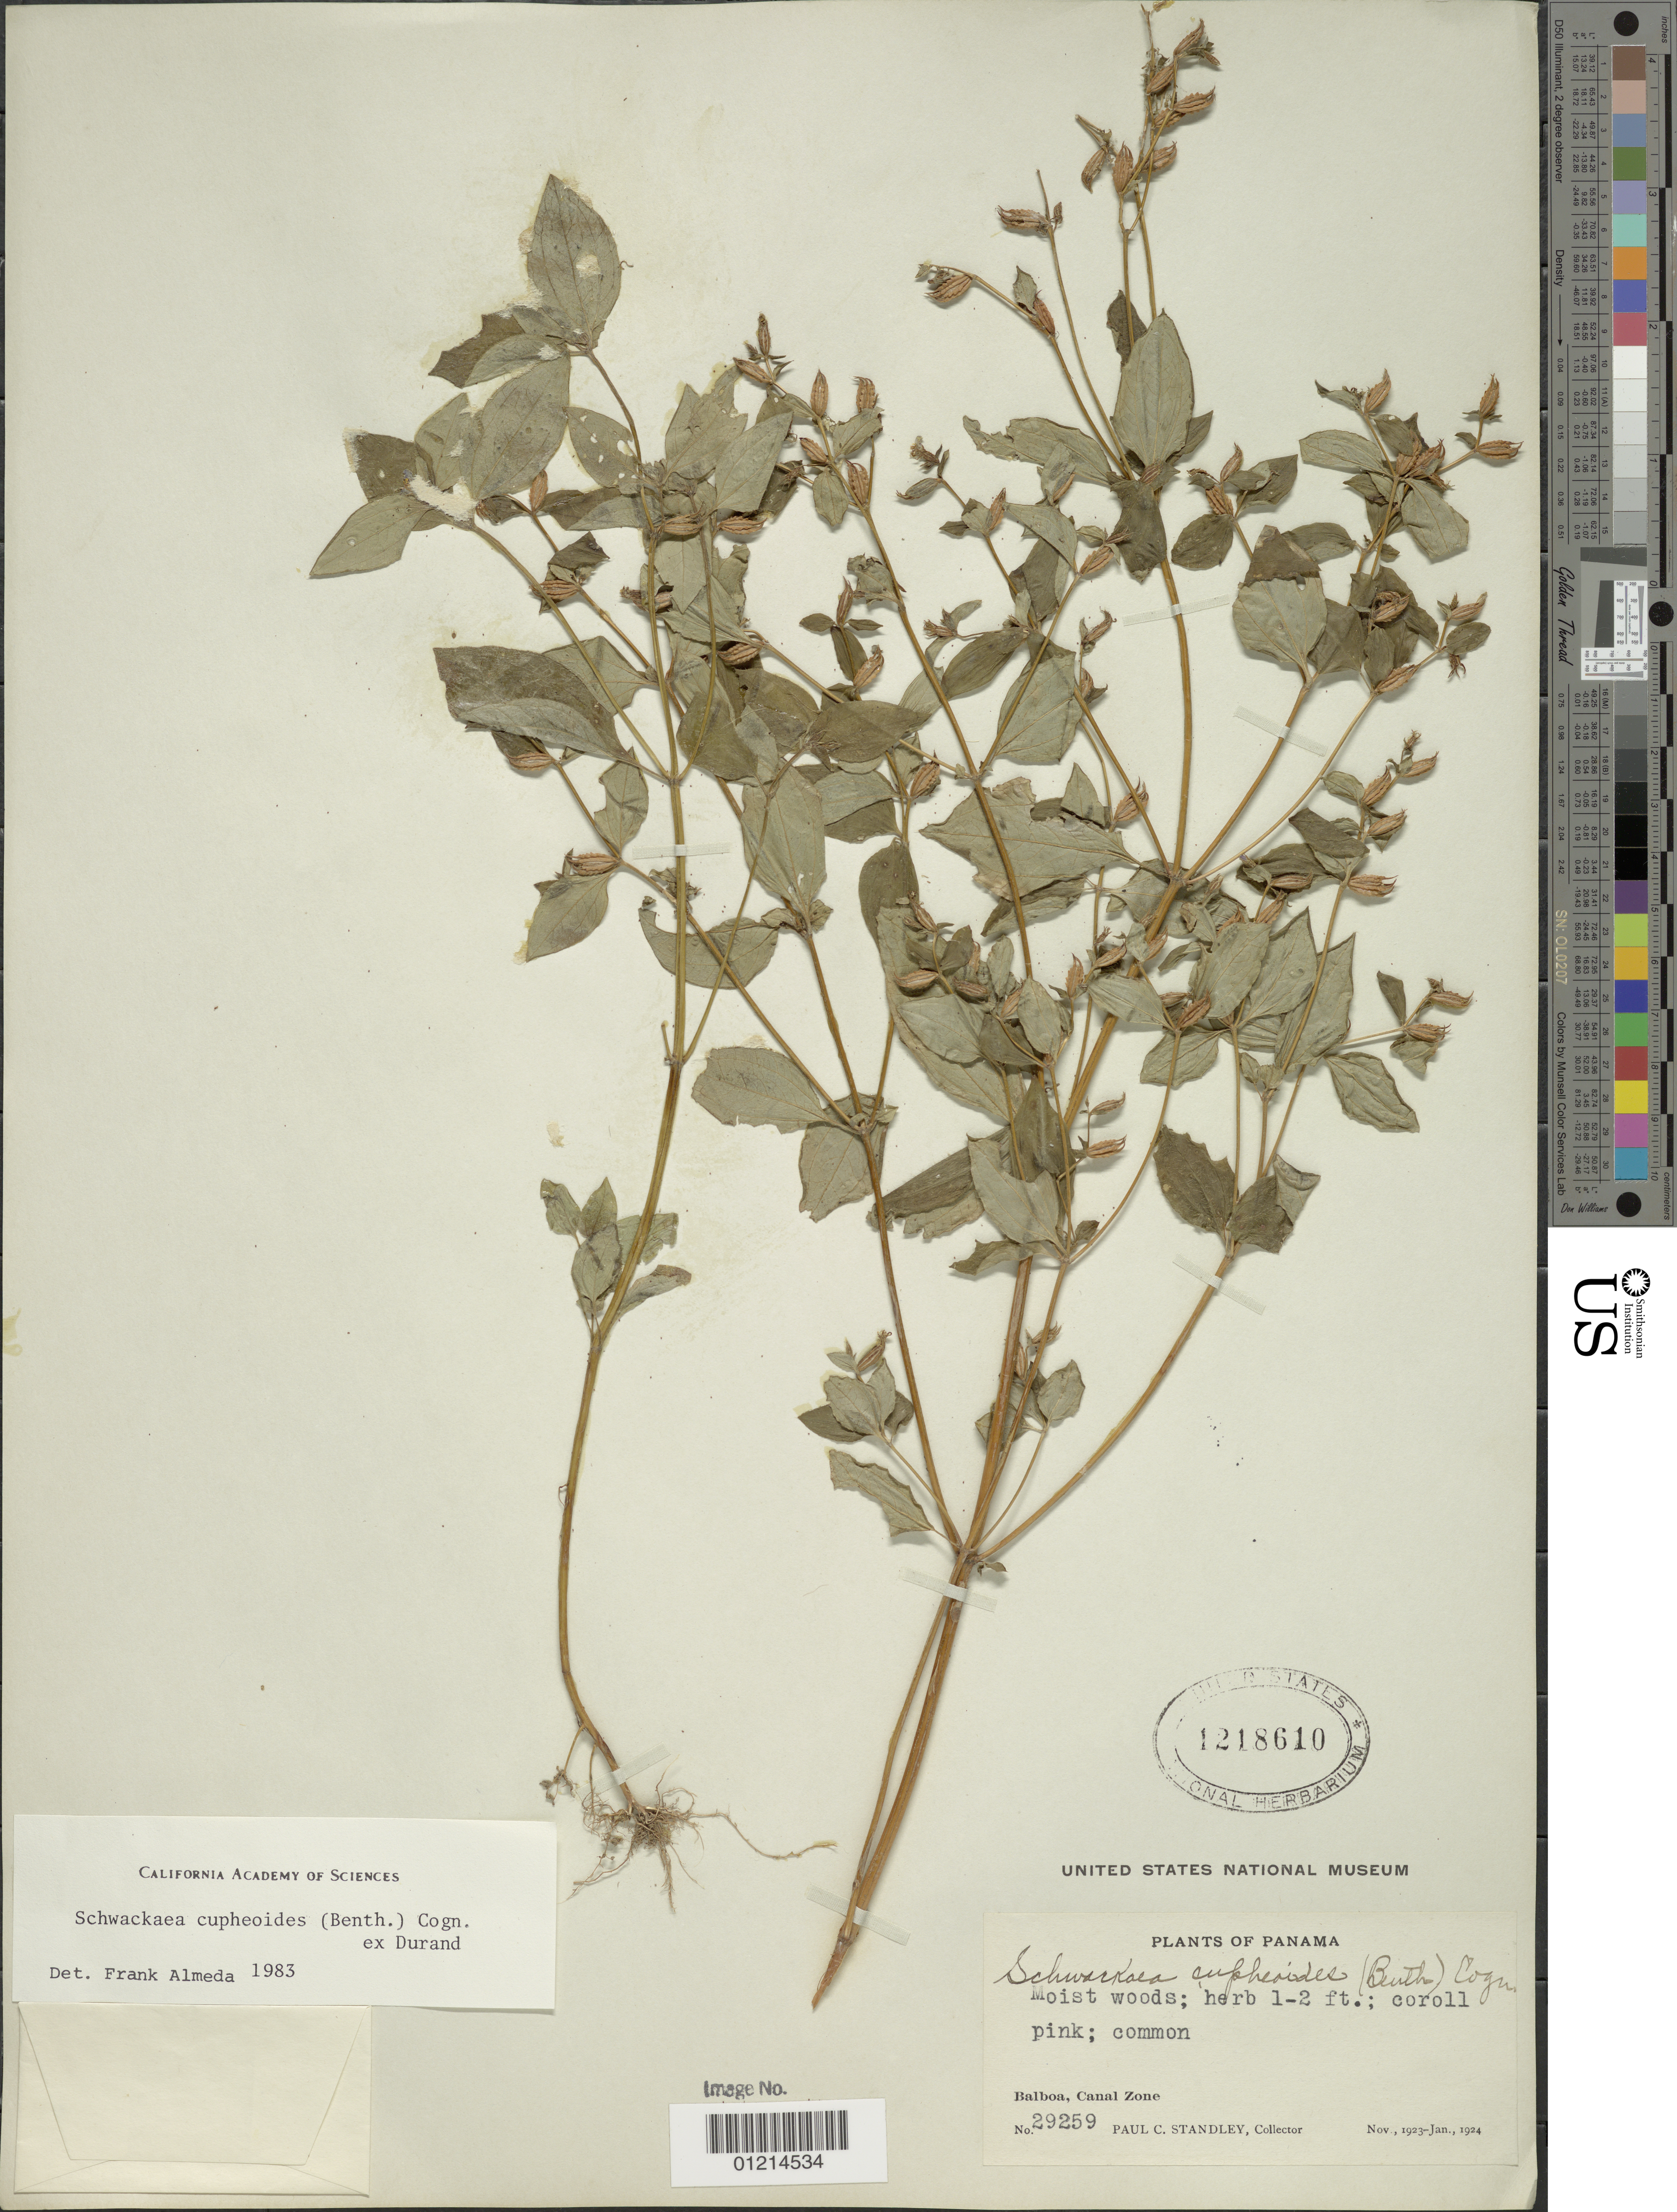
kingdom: Plantae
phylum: Tracheophyta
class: Magnoliopsida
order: Myrtales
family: Melastomataceae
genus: Schwackaea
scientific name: Schwackaea cupheoides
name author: (Benth.) Cogn.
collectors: P. C. Standley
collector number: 29259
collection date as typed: Nov 1923 to -- Jan 1924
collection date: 1923-11/1924-01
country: Panama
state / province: Panamá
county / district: Canal Zone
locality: Balboa.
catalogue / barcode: US 1218610